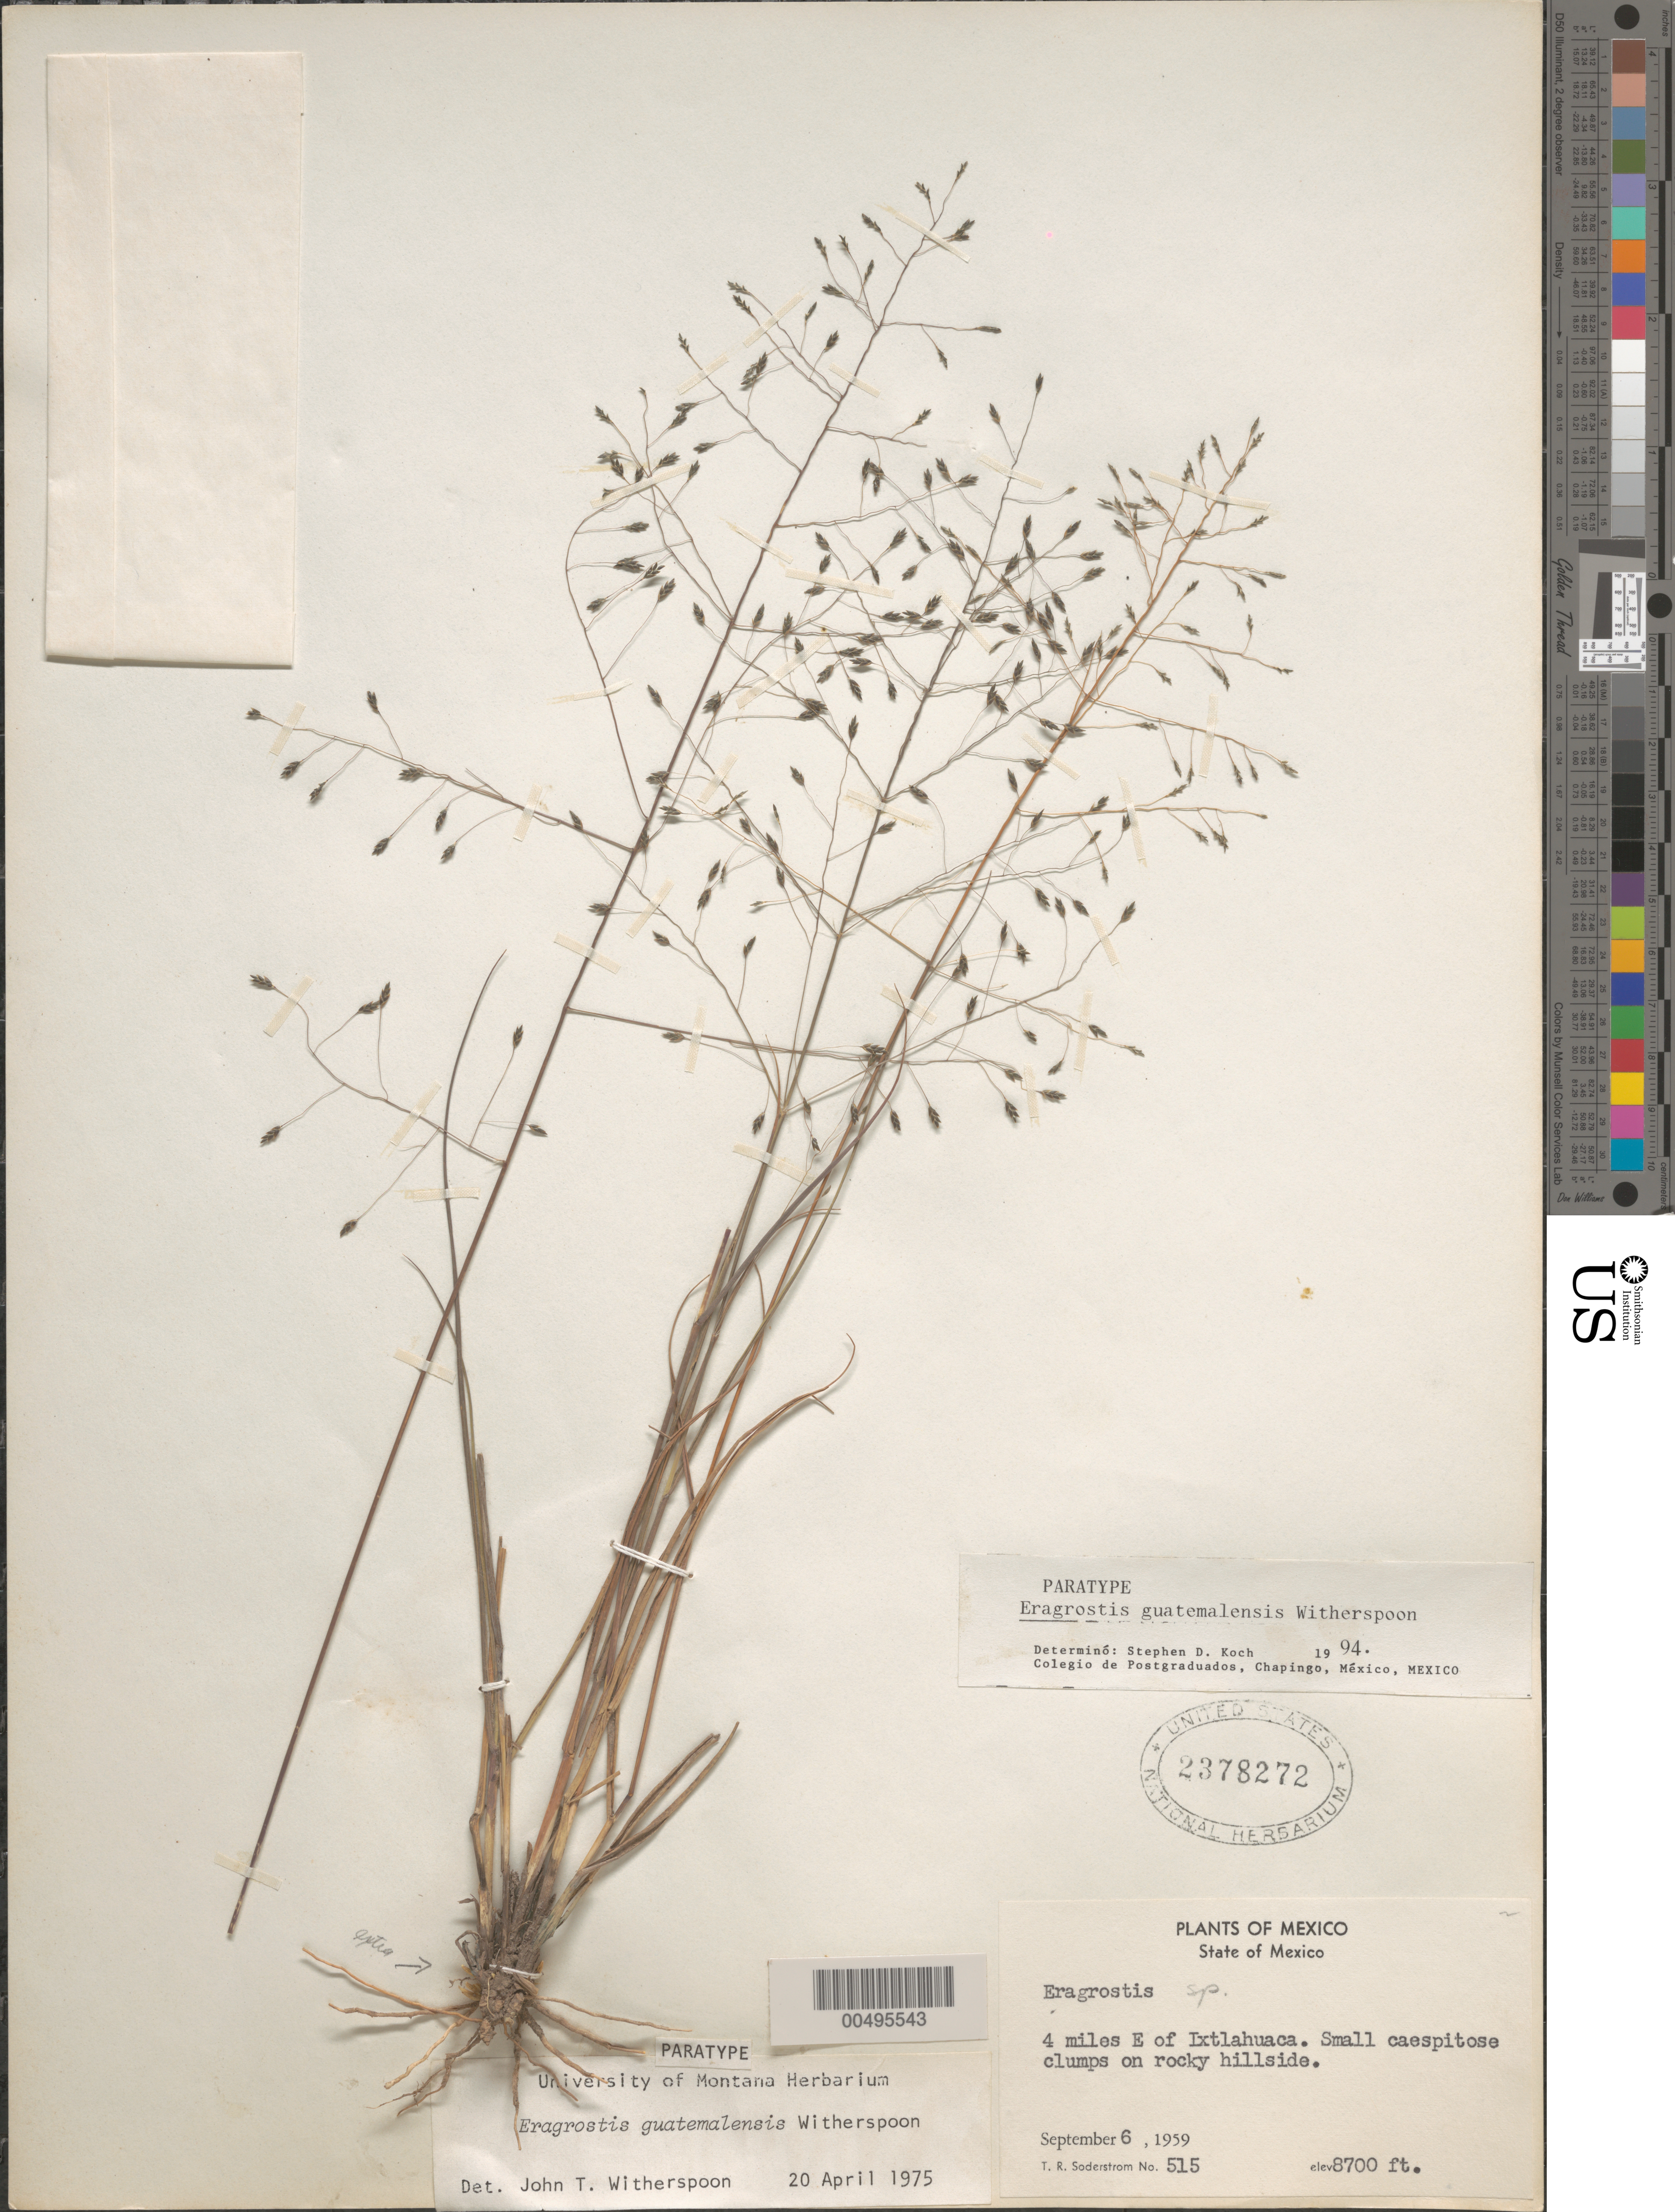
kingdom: Plantae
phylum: Tracheophyta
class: Liliopsida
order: Poales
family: Poaceae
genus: Eragrostis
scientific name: Eragrostis guatemalensis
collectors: T. R. Soderstrom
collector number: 515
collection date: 1959-09-06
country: Mexico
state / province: México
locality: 4 miles E of Ixtlahuaca. Small caespitose clumps on rocky hillside.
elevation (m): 2652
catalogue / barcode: US 2378272